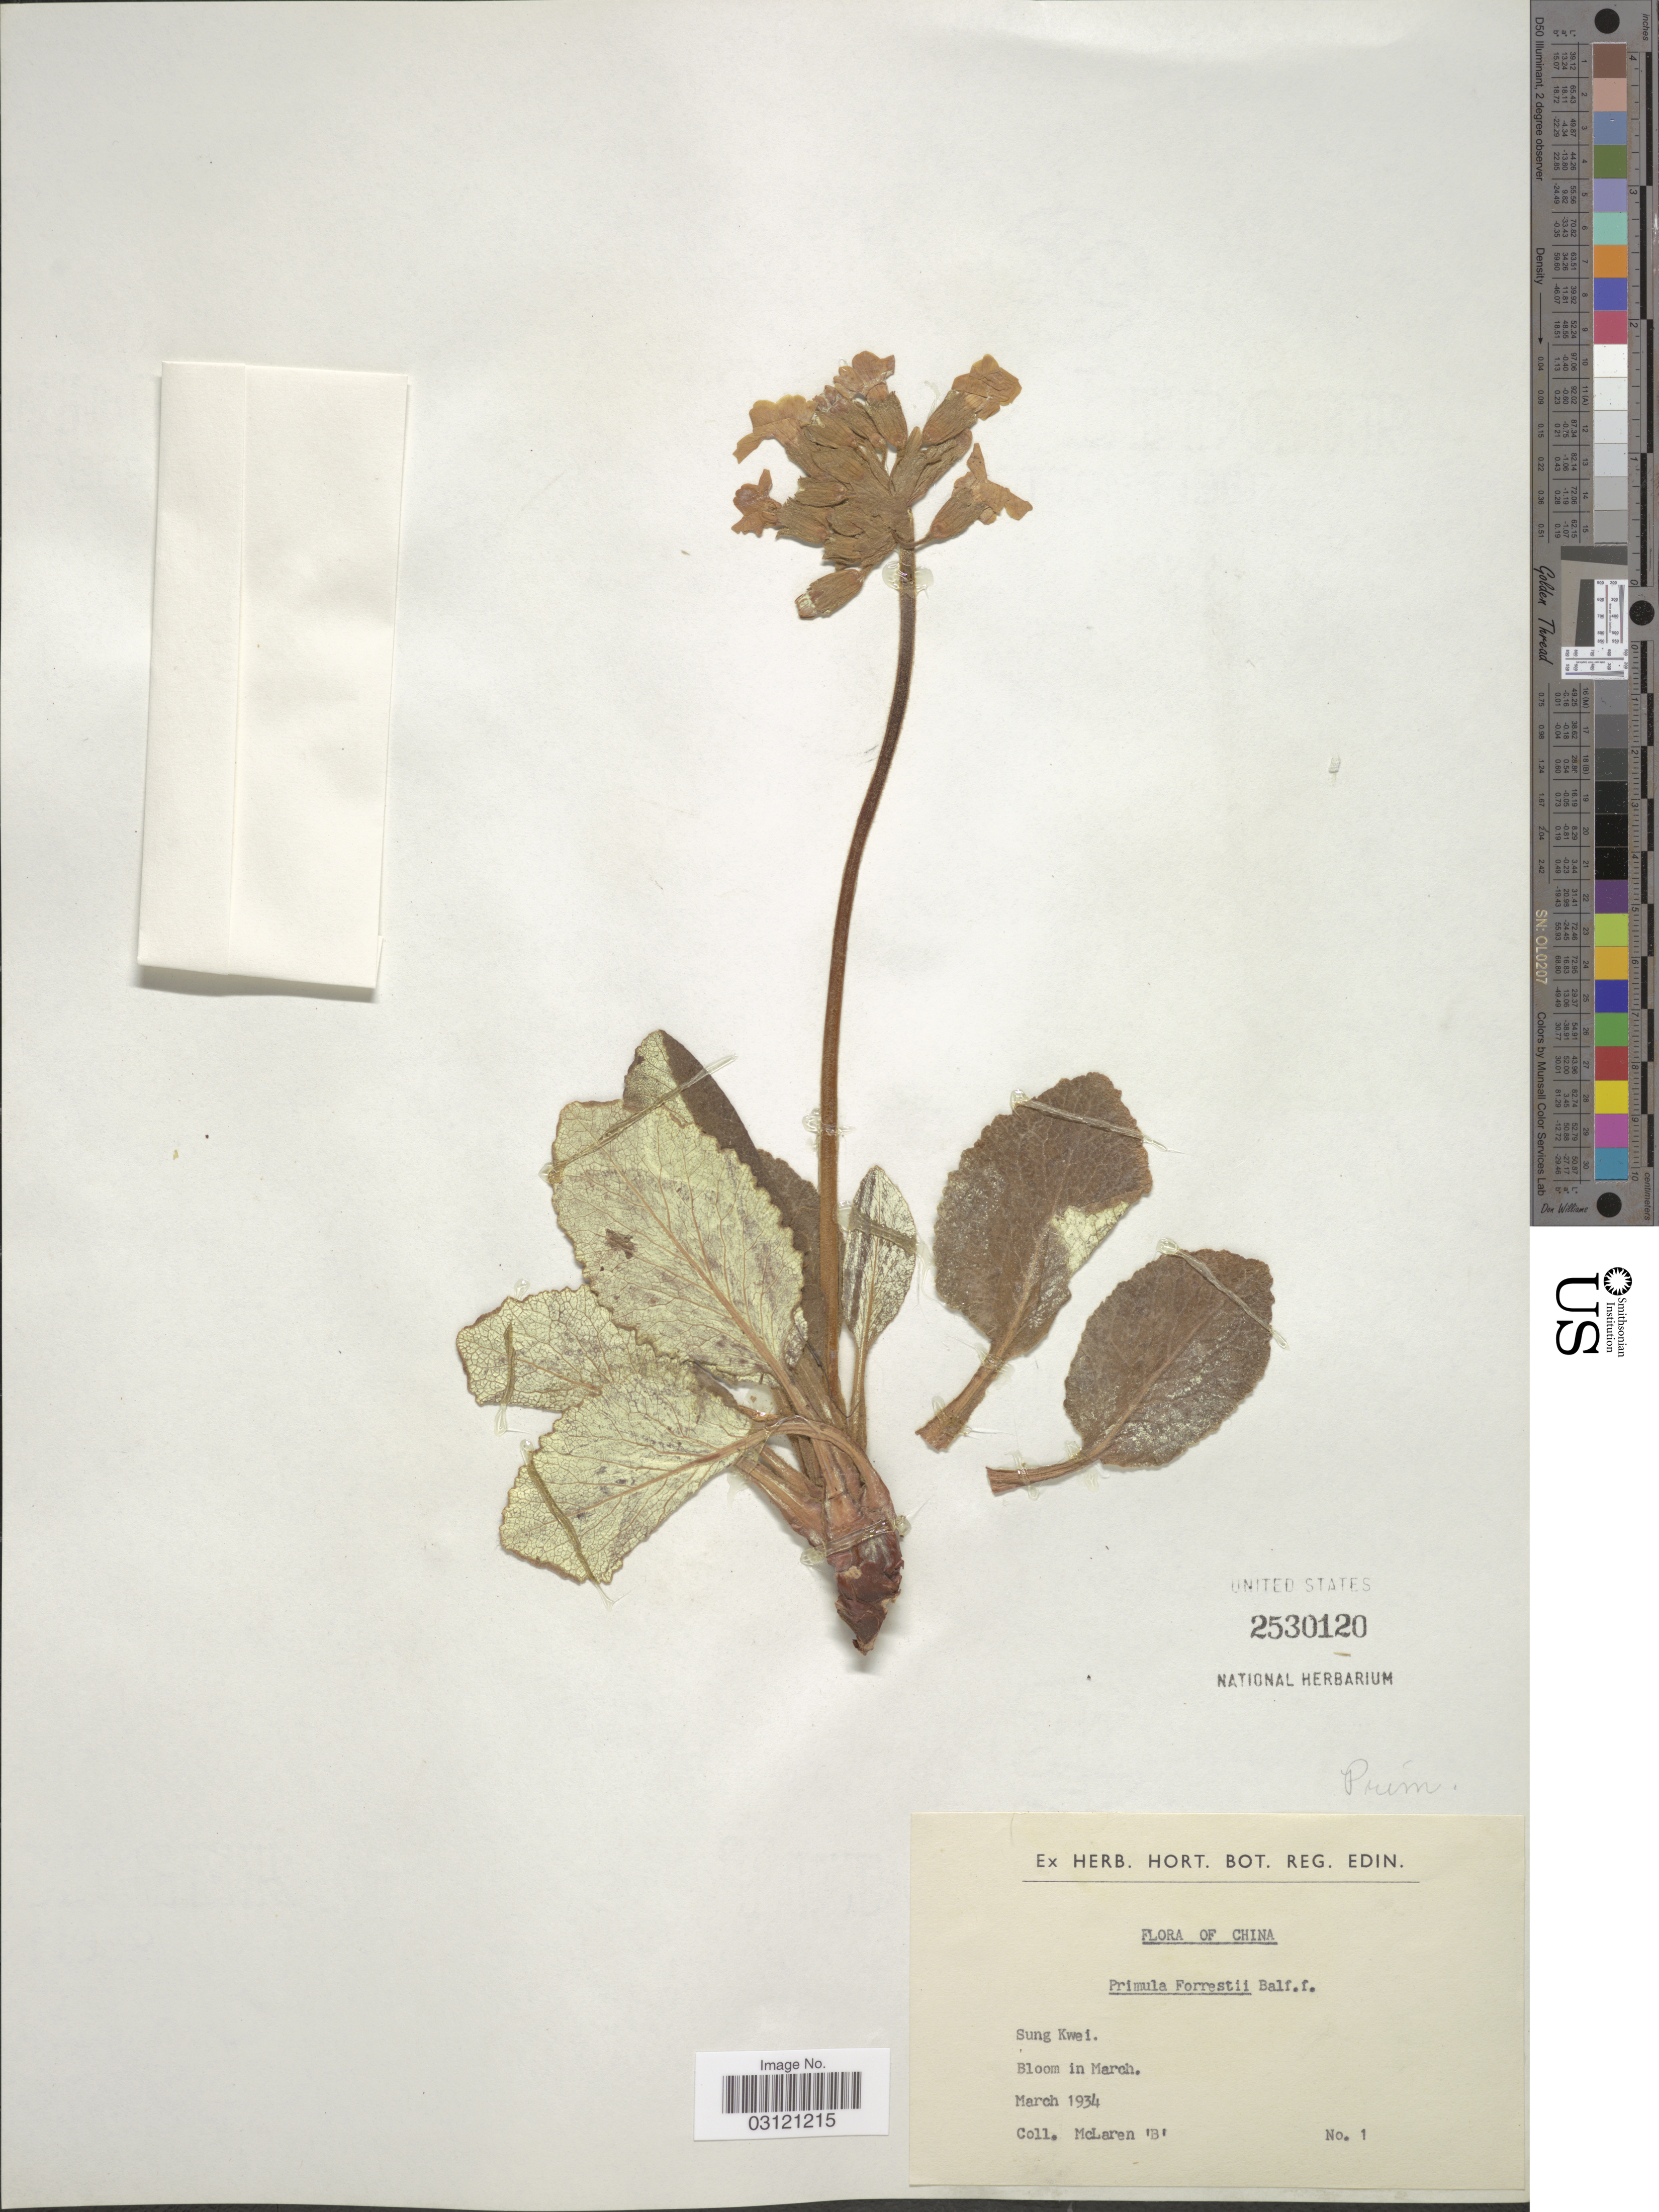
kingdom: Plantae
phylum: Tracheophyta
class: Magnoliopsida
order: Ericales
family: Primulaceae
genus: Primula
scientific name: Primula forrestii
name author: Balf. f. in Forrest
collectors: McLaren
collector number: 1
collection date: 1934-03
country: China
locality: Sung Kwei.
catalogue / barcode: US 2530120